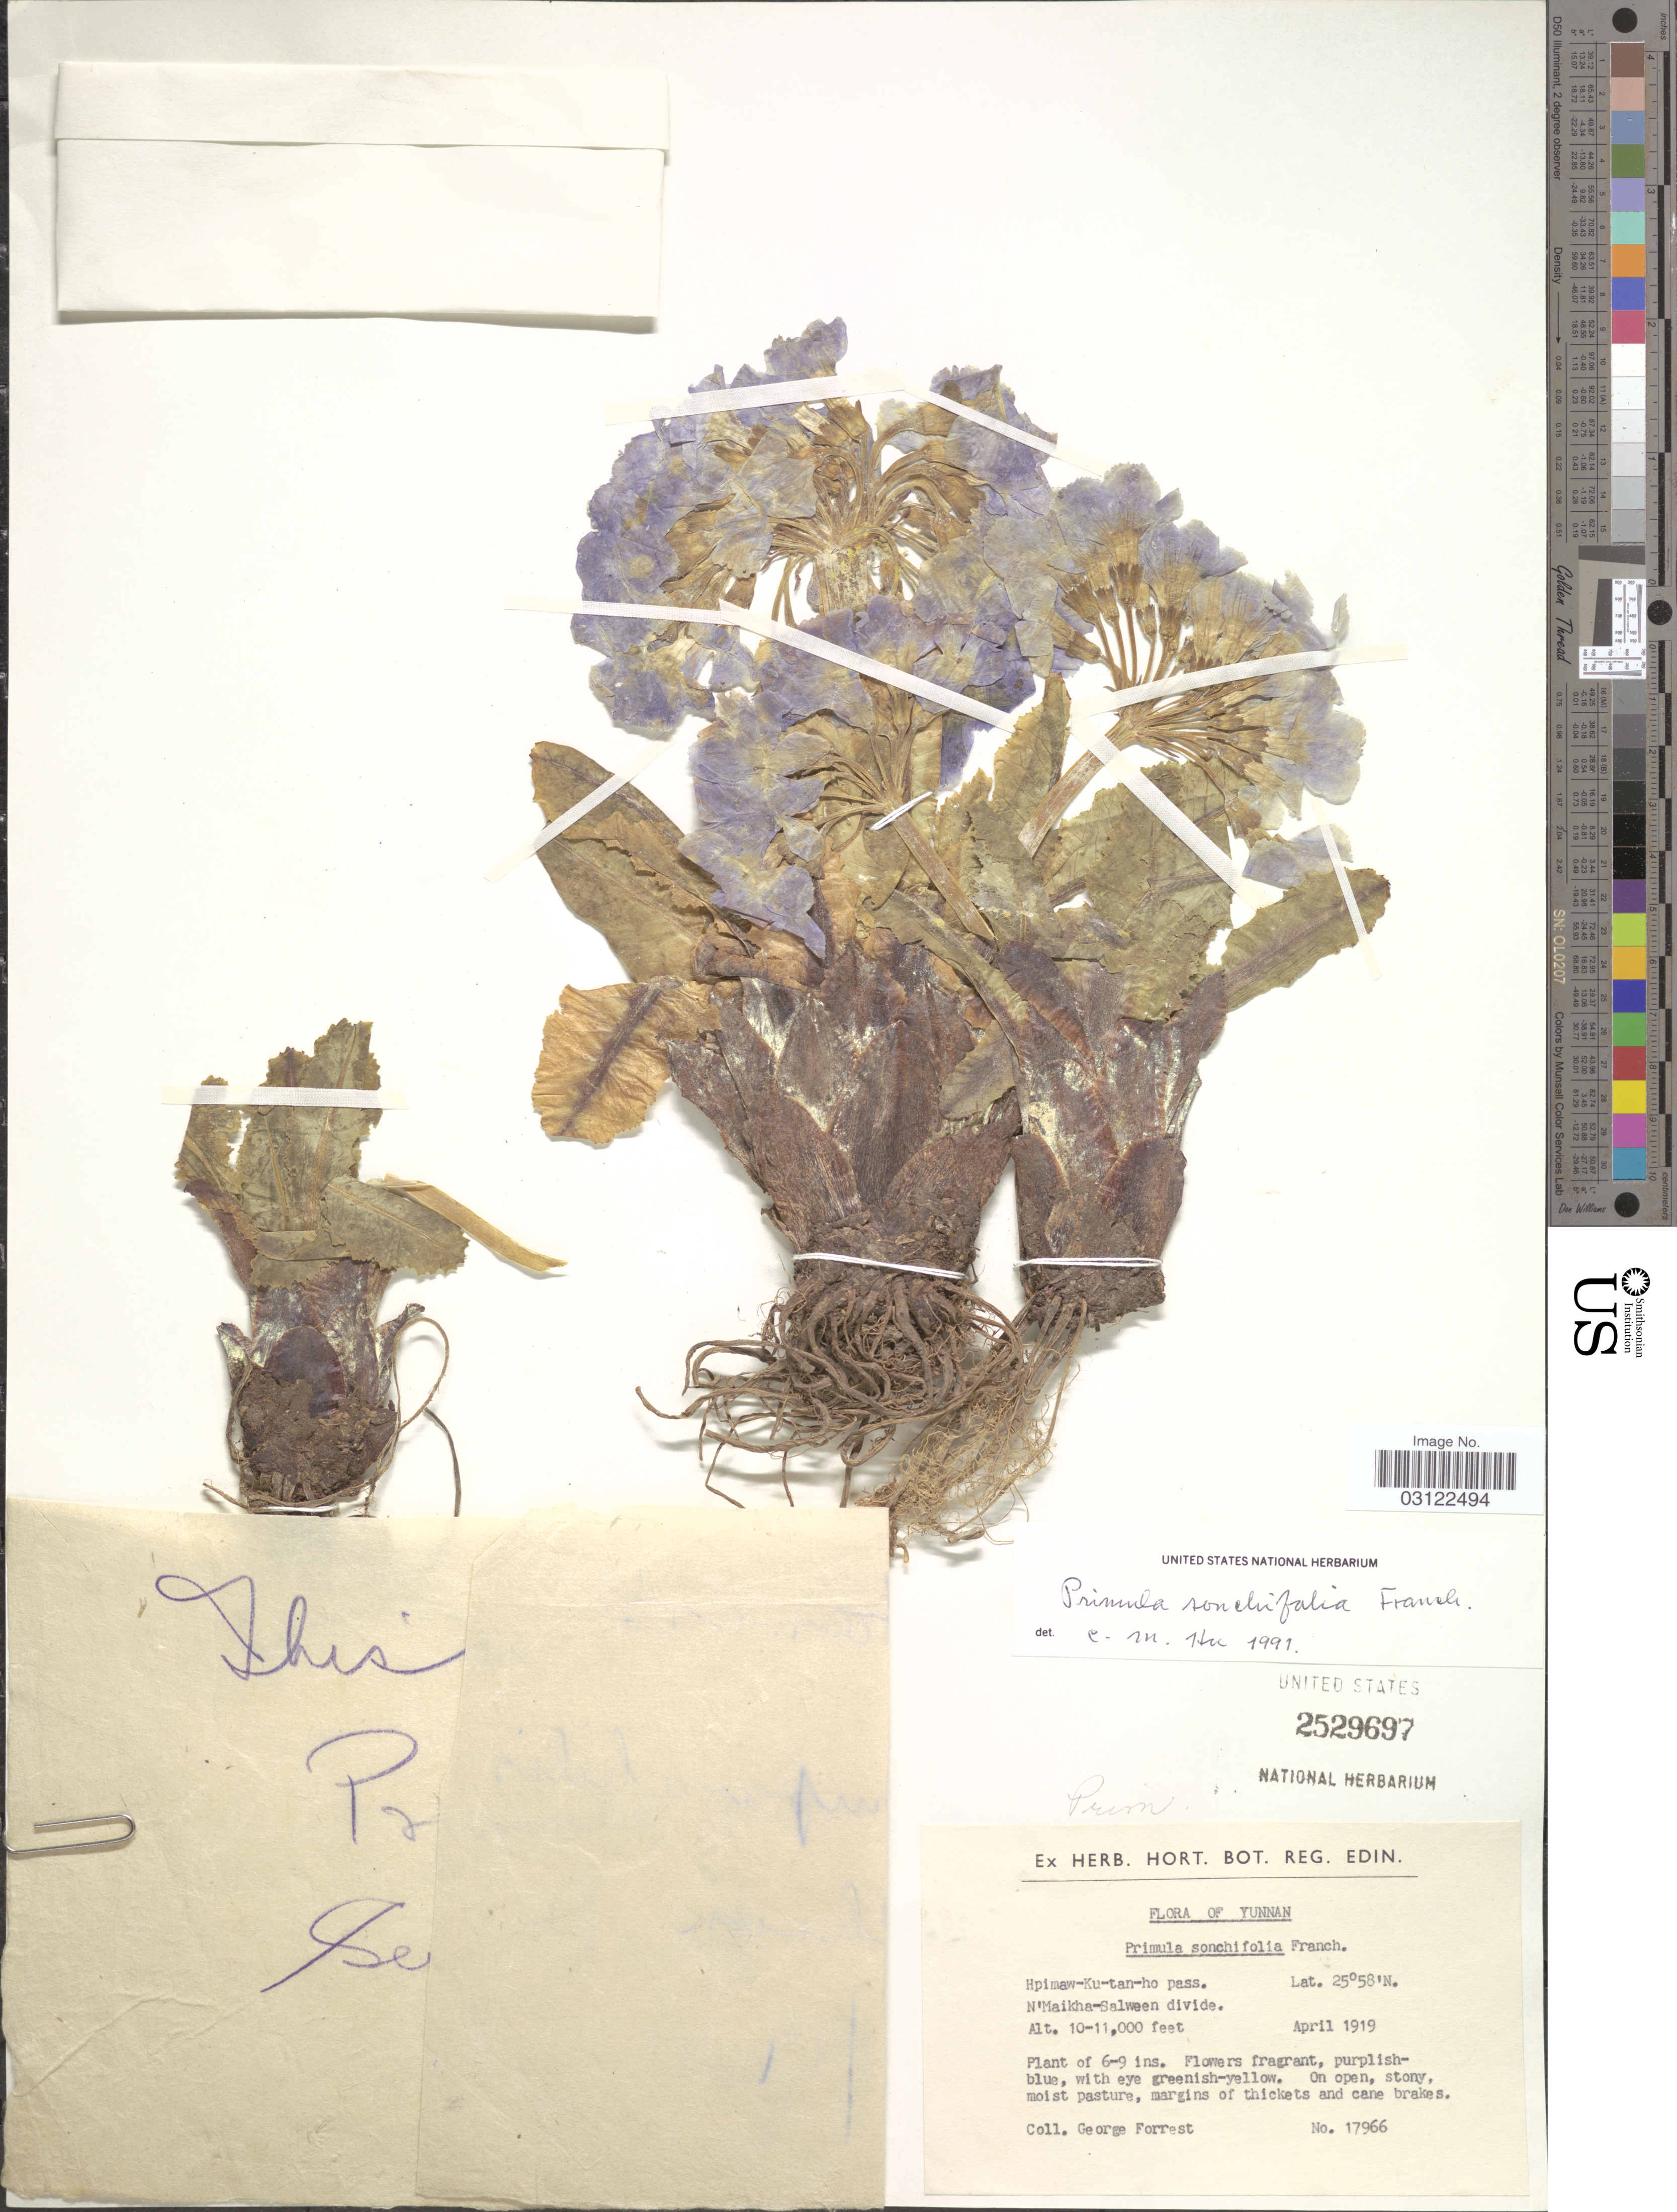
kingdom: Plantae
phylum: Tracheophyta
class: Magnoliopsida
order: Ericales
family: Primulaceae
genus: Primula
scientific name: Primula sonchifolia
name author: Franch.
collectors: G. Forrest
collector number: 17966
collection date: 1919-04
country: China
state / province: Yunnan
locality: Hpimaw-Ku-tan-ho pass. N'Maikha-Salween divide.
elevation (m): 3048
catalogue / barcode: US 2529697